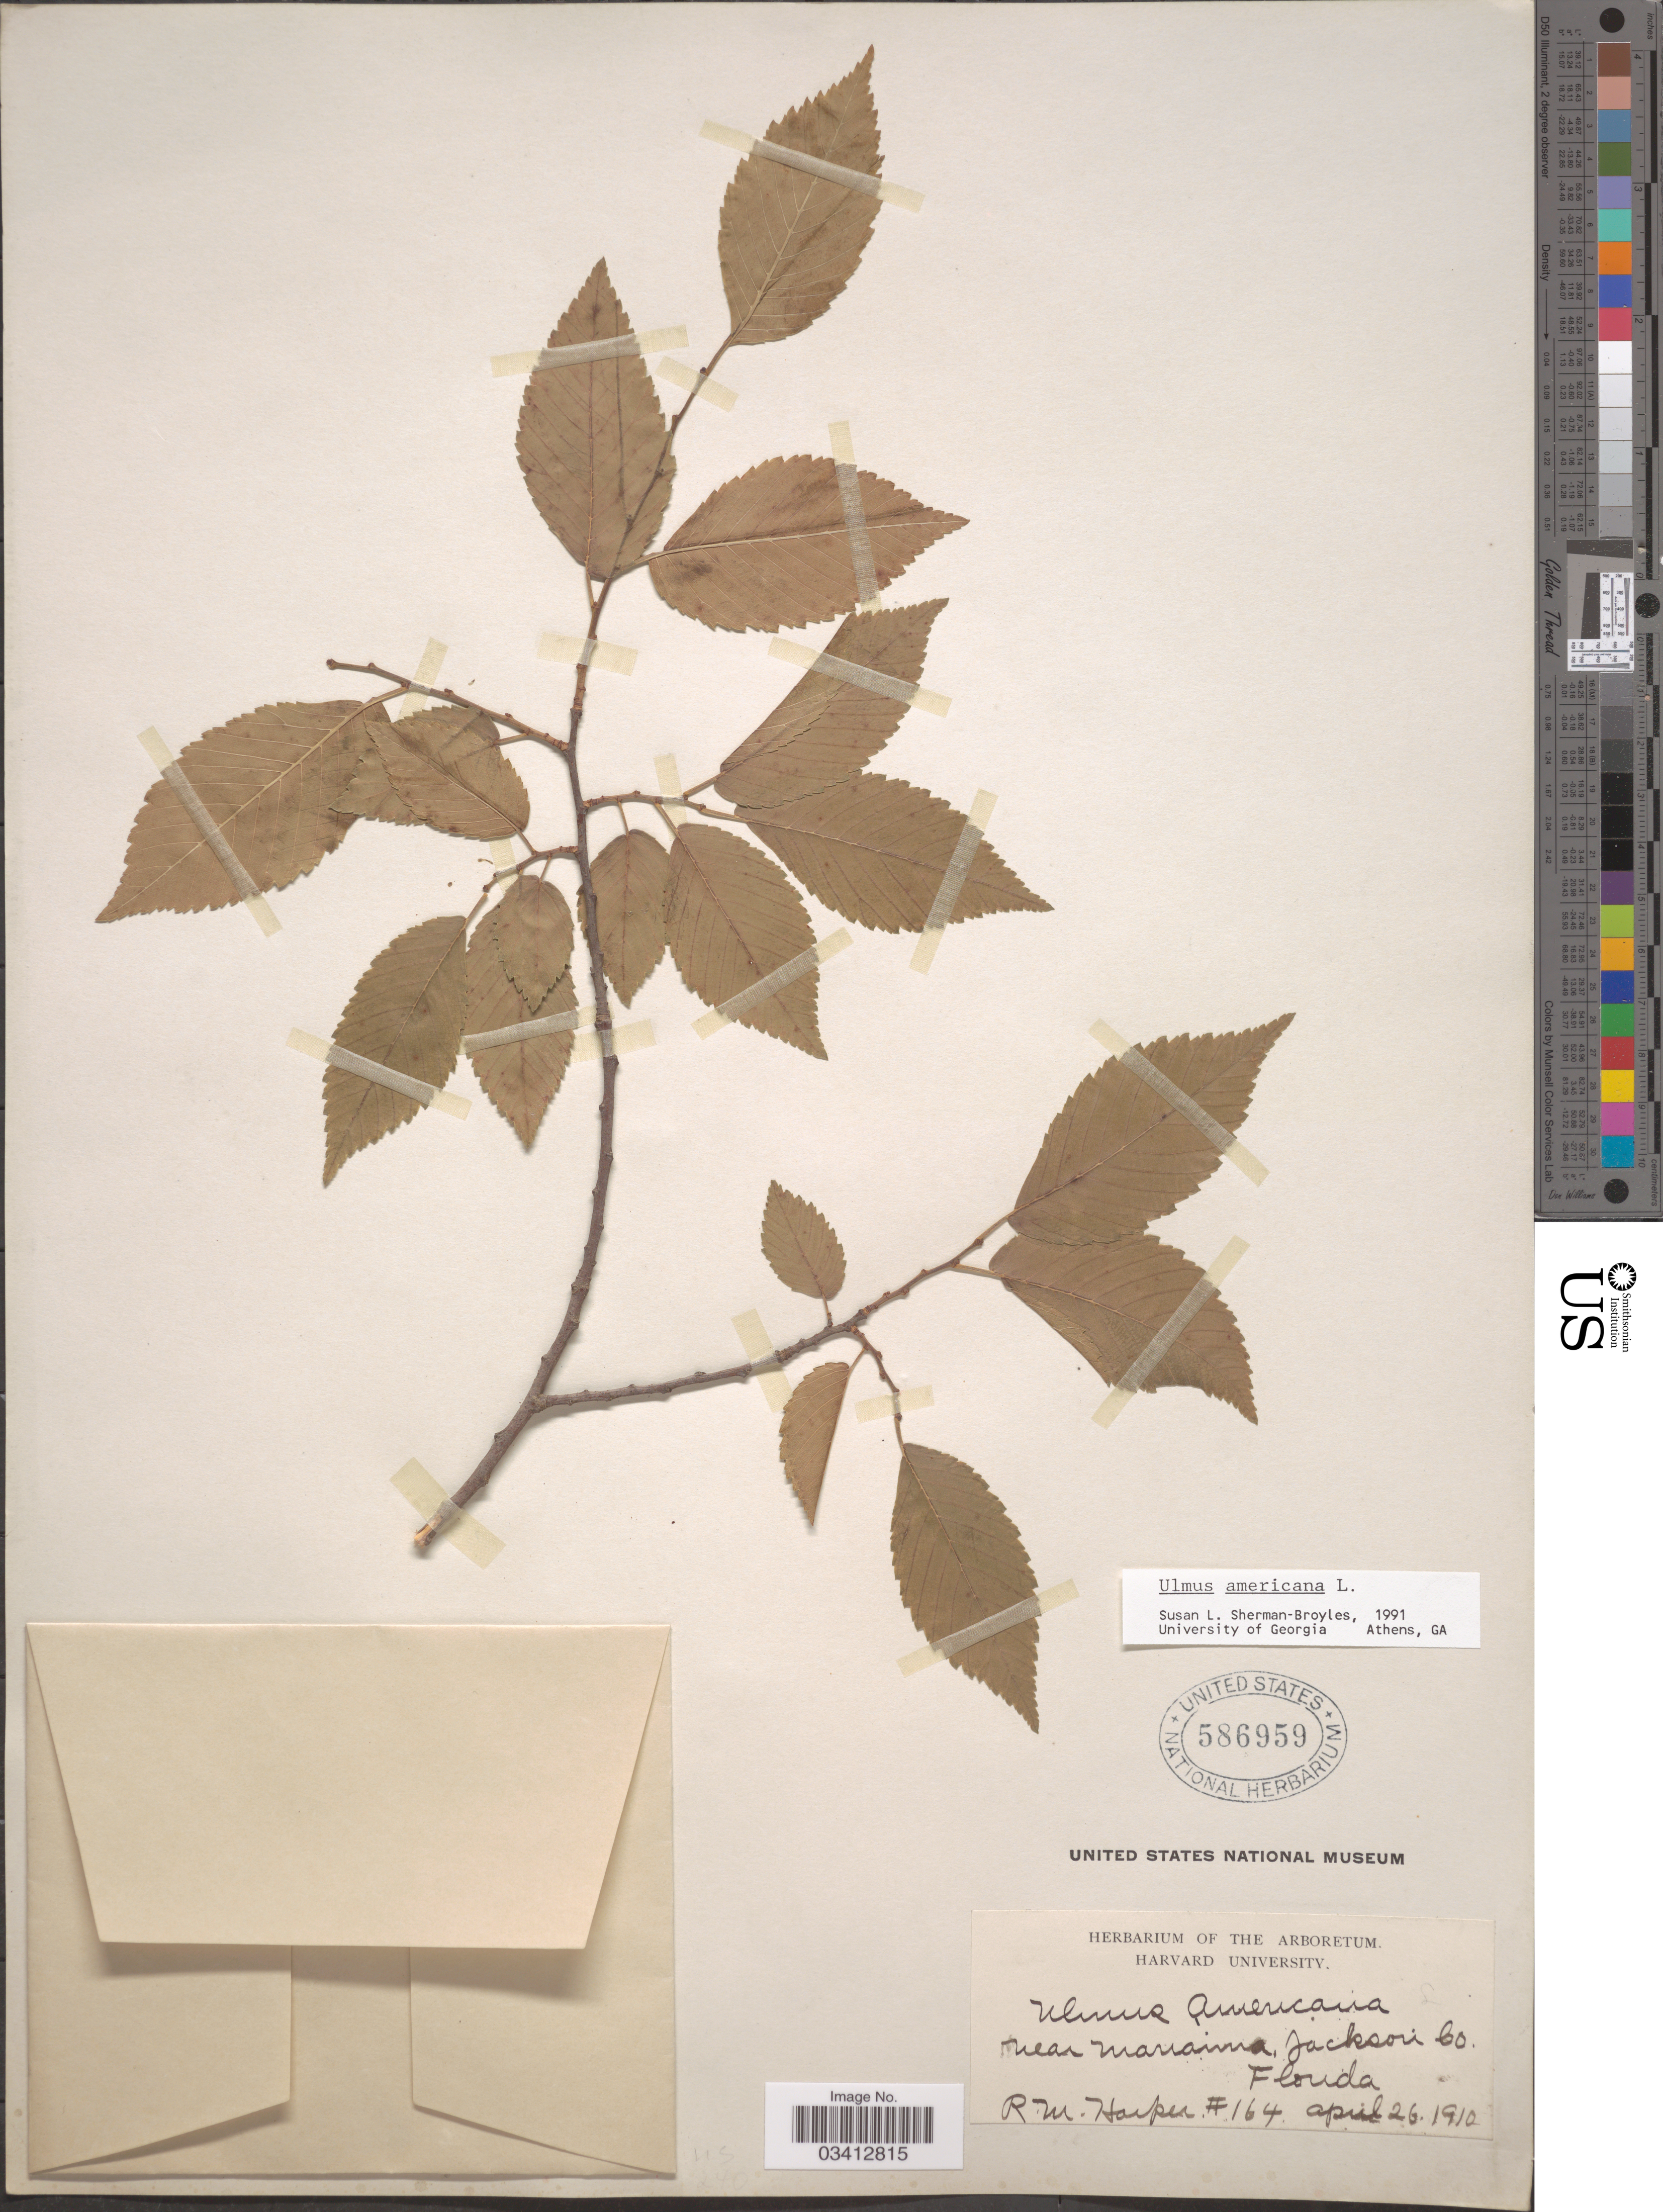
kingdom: Plantae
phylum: Tracheophyta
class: Magnoliopsida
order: Rosales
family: Ulmaceae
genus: Ulmus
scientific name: Ulmus americana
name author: L.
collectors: R. Harper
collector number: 164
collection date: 1910-04-26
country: United States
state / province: Florida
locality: Near Marianna, Jackson Co.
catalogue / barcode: US 586959